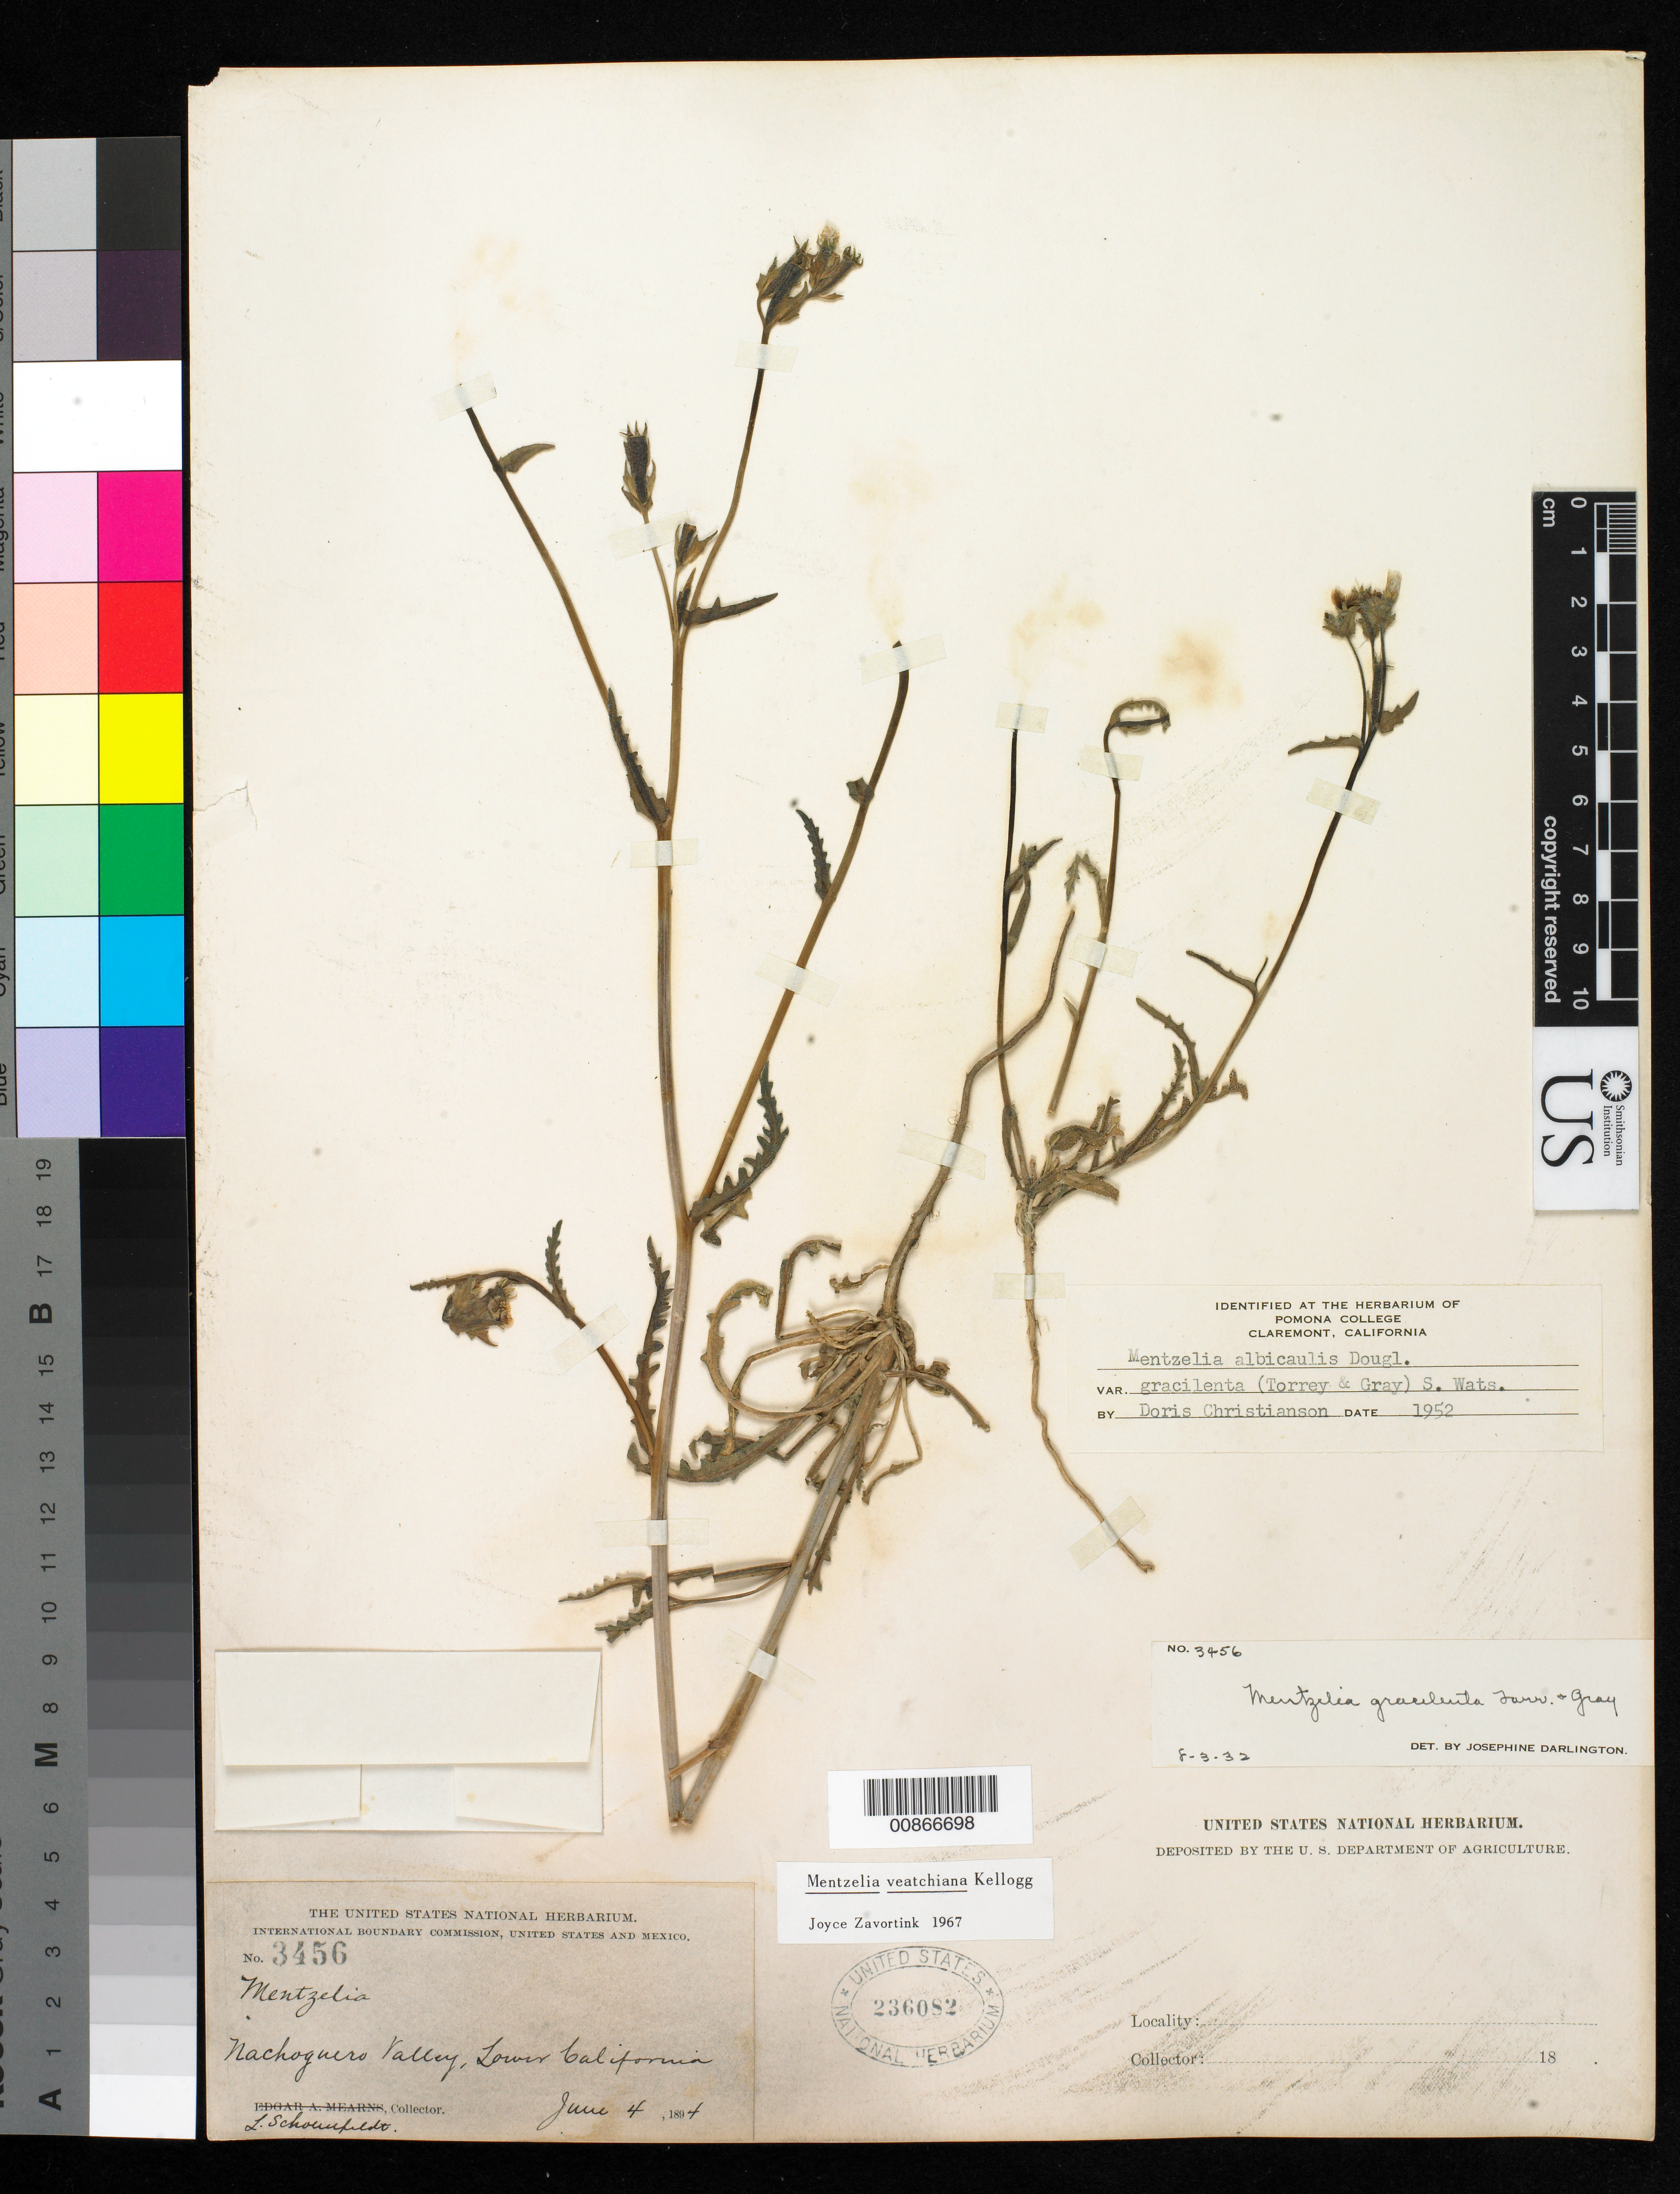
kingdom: Plantae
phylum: Tracheophyta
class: Magnoliopsida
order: Cornales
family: Loasaceae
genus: Mentzelia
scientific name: Mentzelia veatchiana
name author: Kellogg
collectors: L. Schoenfeldt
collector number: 3456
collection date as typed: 04 Jun 1894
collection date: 1894-06-04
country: Mexico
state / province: Baja California Norte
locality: Nachoguero Valley, Baja California.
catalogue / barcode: US 236082